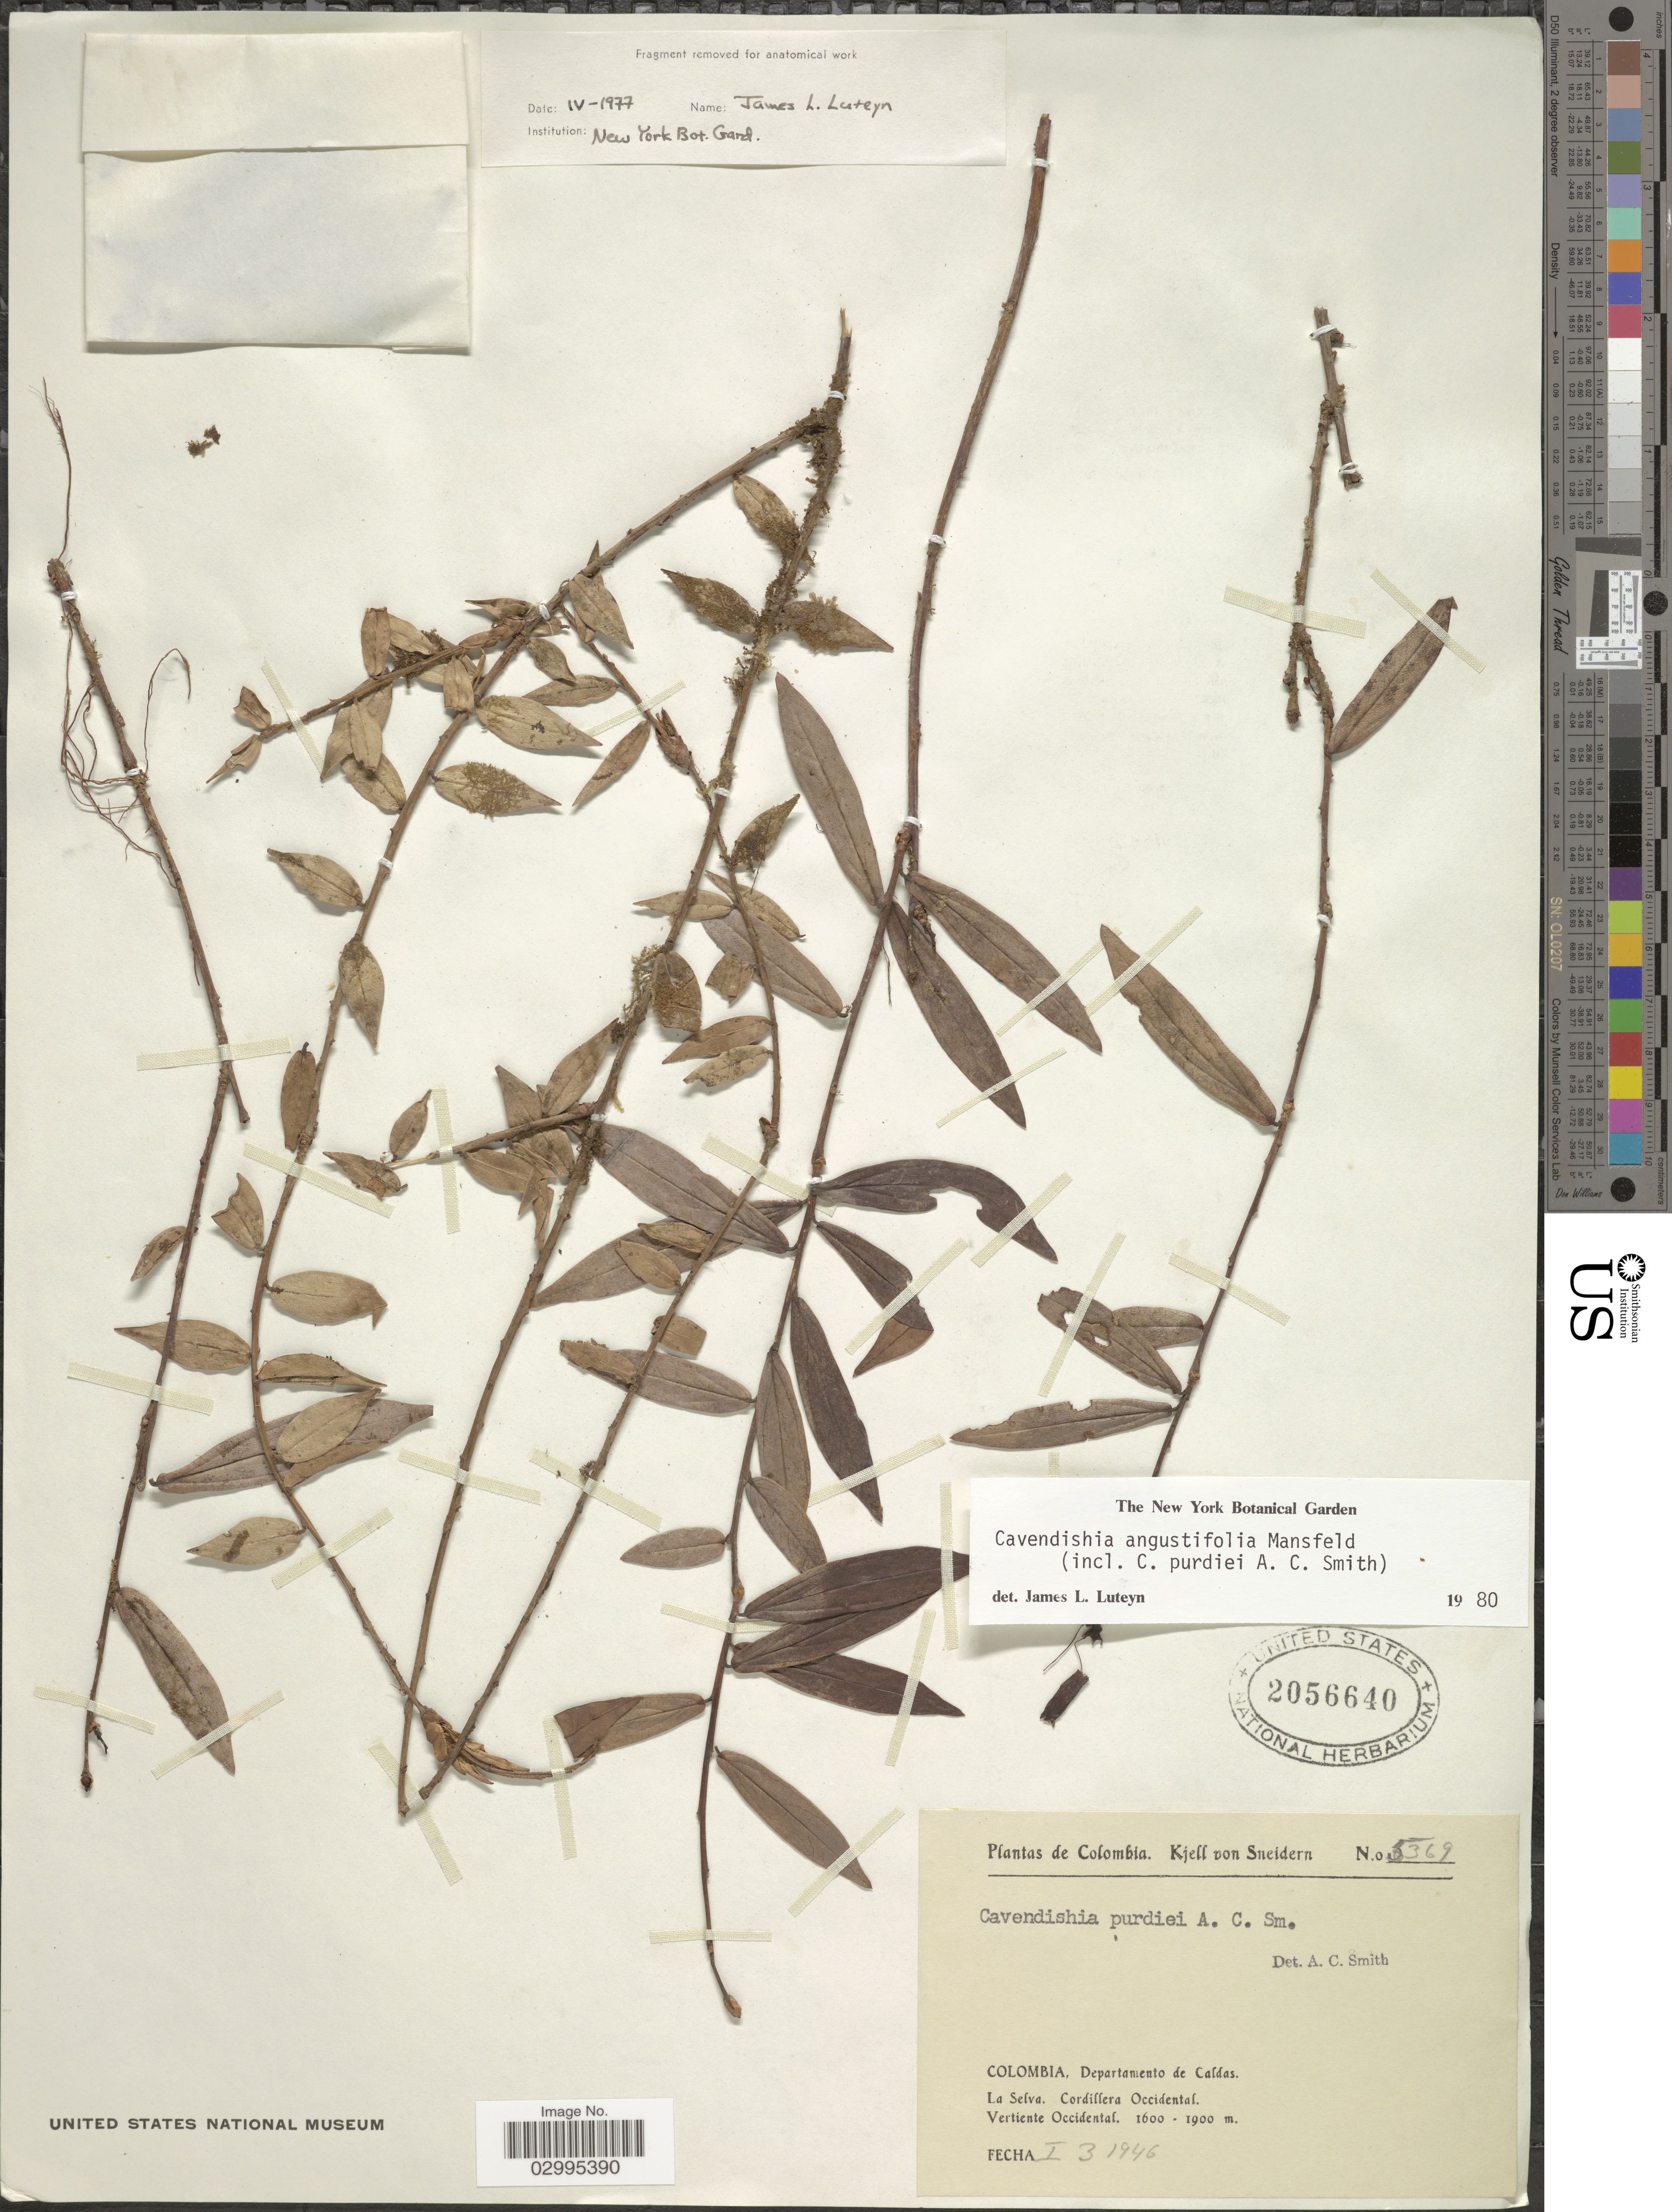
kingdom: Plantae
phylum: Tracheophyta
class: Magnoliopsida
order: Ericales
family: Ericaceae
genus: Cavendishia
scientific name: Cavendishia angustifolia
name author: Mansf.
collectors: K. von Sneidern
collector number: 5369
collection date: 1946-01-03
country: Colombia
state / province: Caldas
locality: Departamento de Caldas. La Selva. Cordillera Occidental. Vertiente Occidental.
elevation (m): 1600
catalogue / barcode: US 2056640